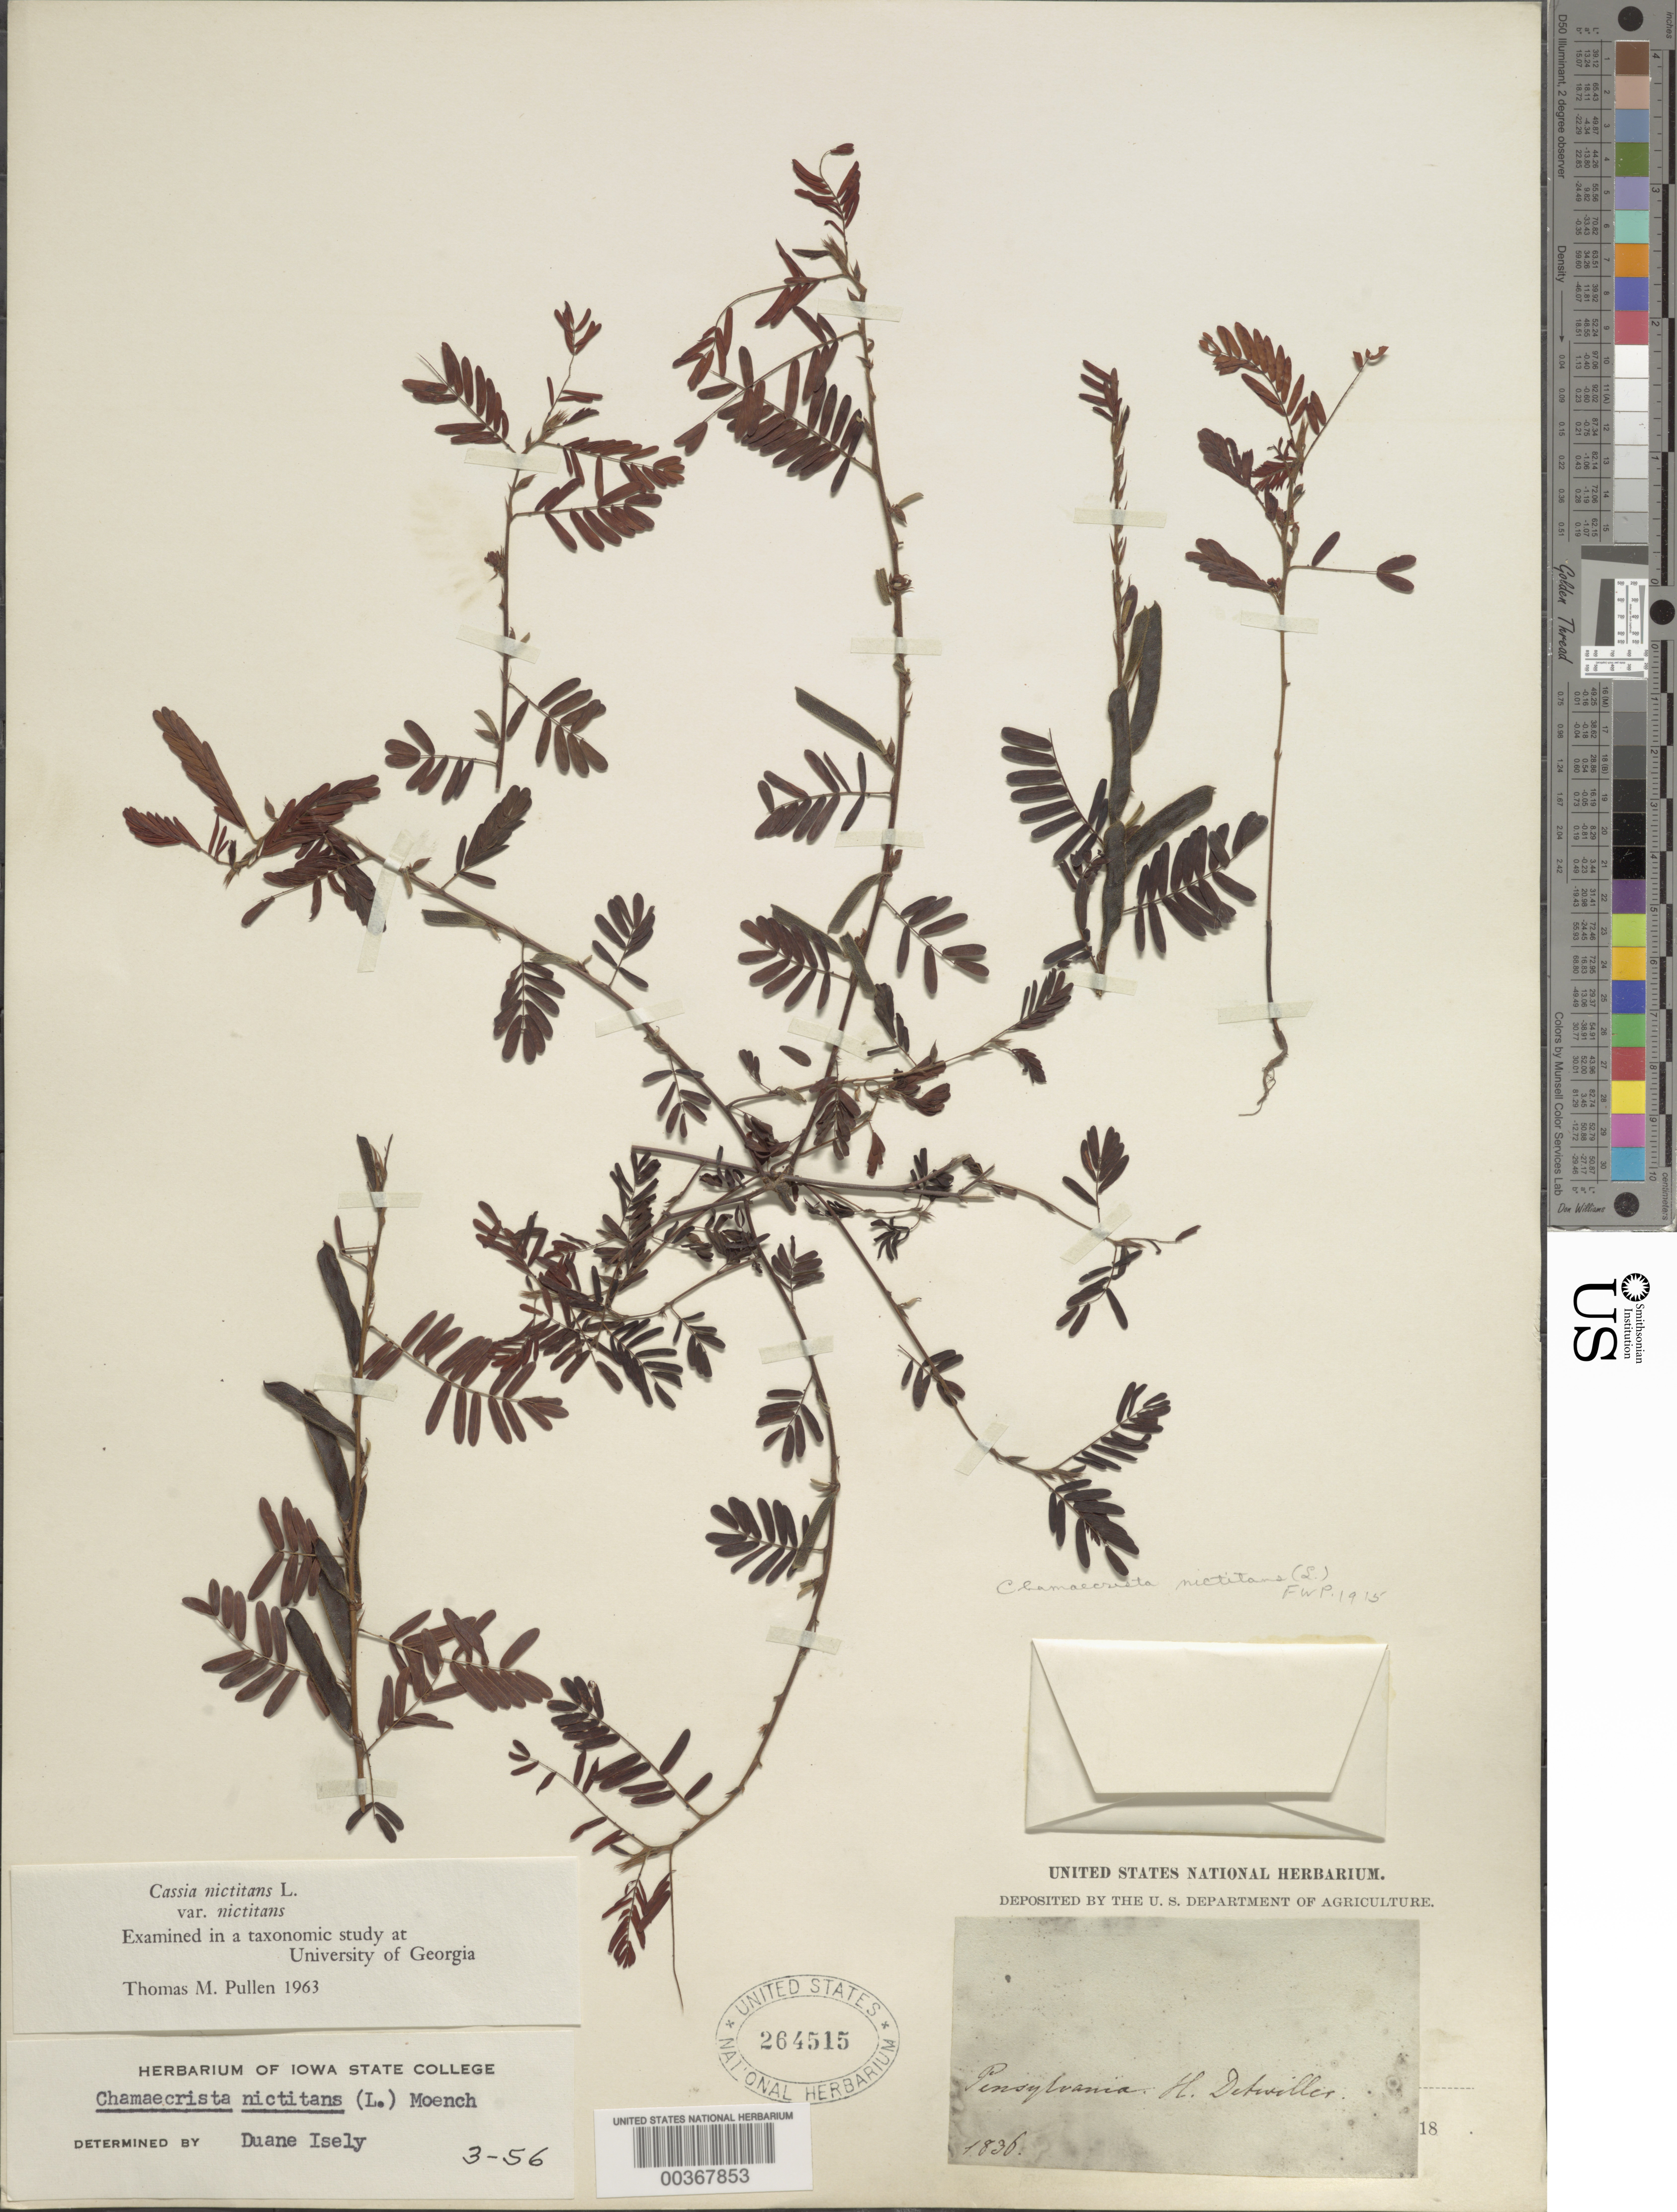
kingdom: Plantae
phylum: Tracheophyta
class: Magnoliopsida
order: Fabales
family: Fabaceae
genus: Chamaecrista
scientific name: Chamaecrista nictitans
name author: (L.) Moench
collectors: H. Detwiler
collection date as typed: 1836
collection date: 1836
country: United States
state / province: Pennsylvania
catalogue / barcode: US 264515